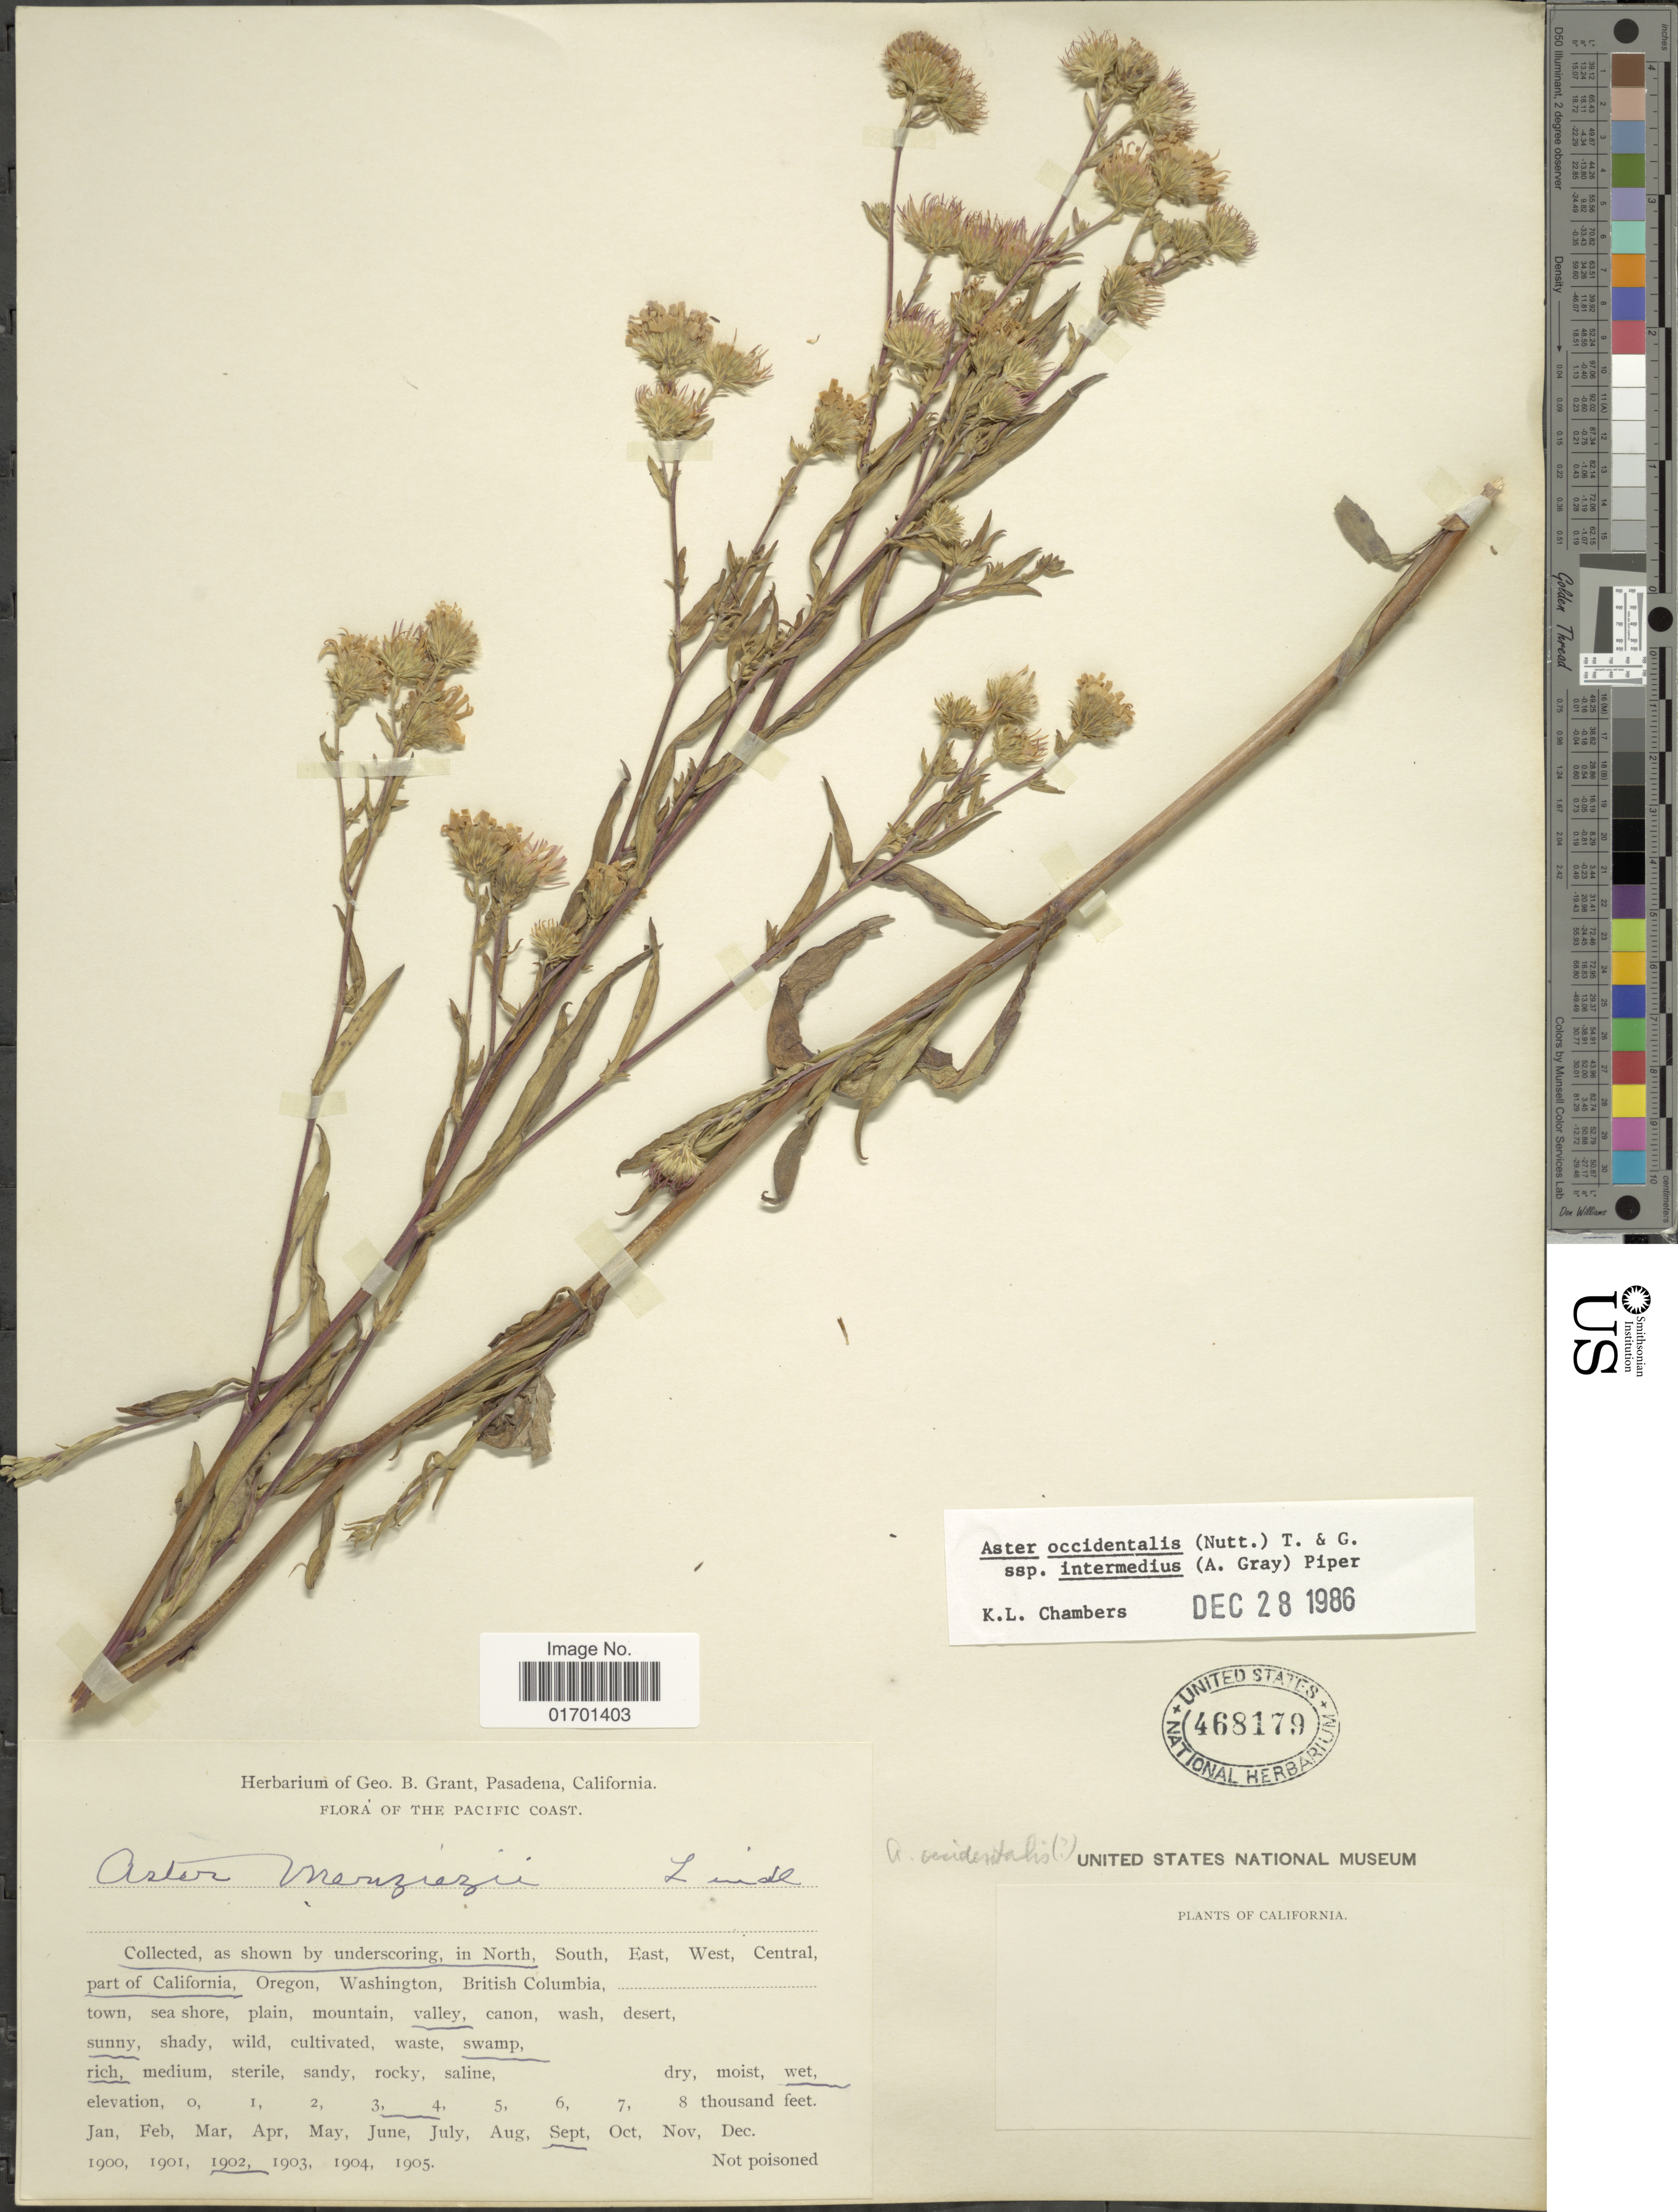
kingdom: Plantae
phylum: Tracheophyta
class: Magnoliopsida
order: Asterales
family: Asteraceae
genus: Symphyotrichum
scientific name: Symphyotrichum spathulatum var. spathulatum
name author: (Lindl.) G.L. Nesom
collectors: ex herb. Geo. B. Grant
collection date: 1902-09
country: United States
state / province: California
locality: The Pacific Coast, in North, part of California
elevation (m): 1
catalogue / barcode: US 468179